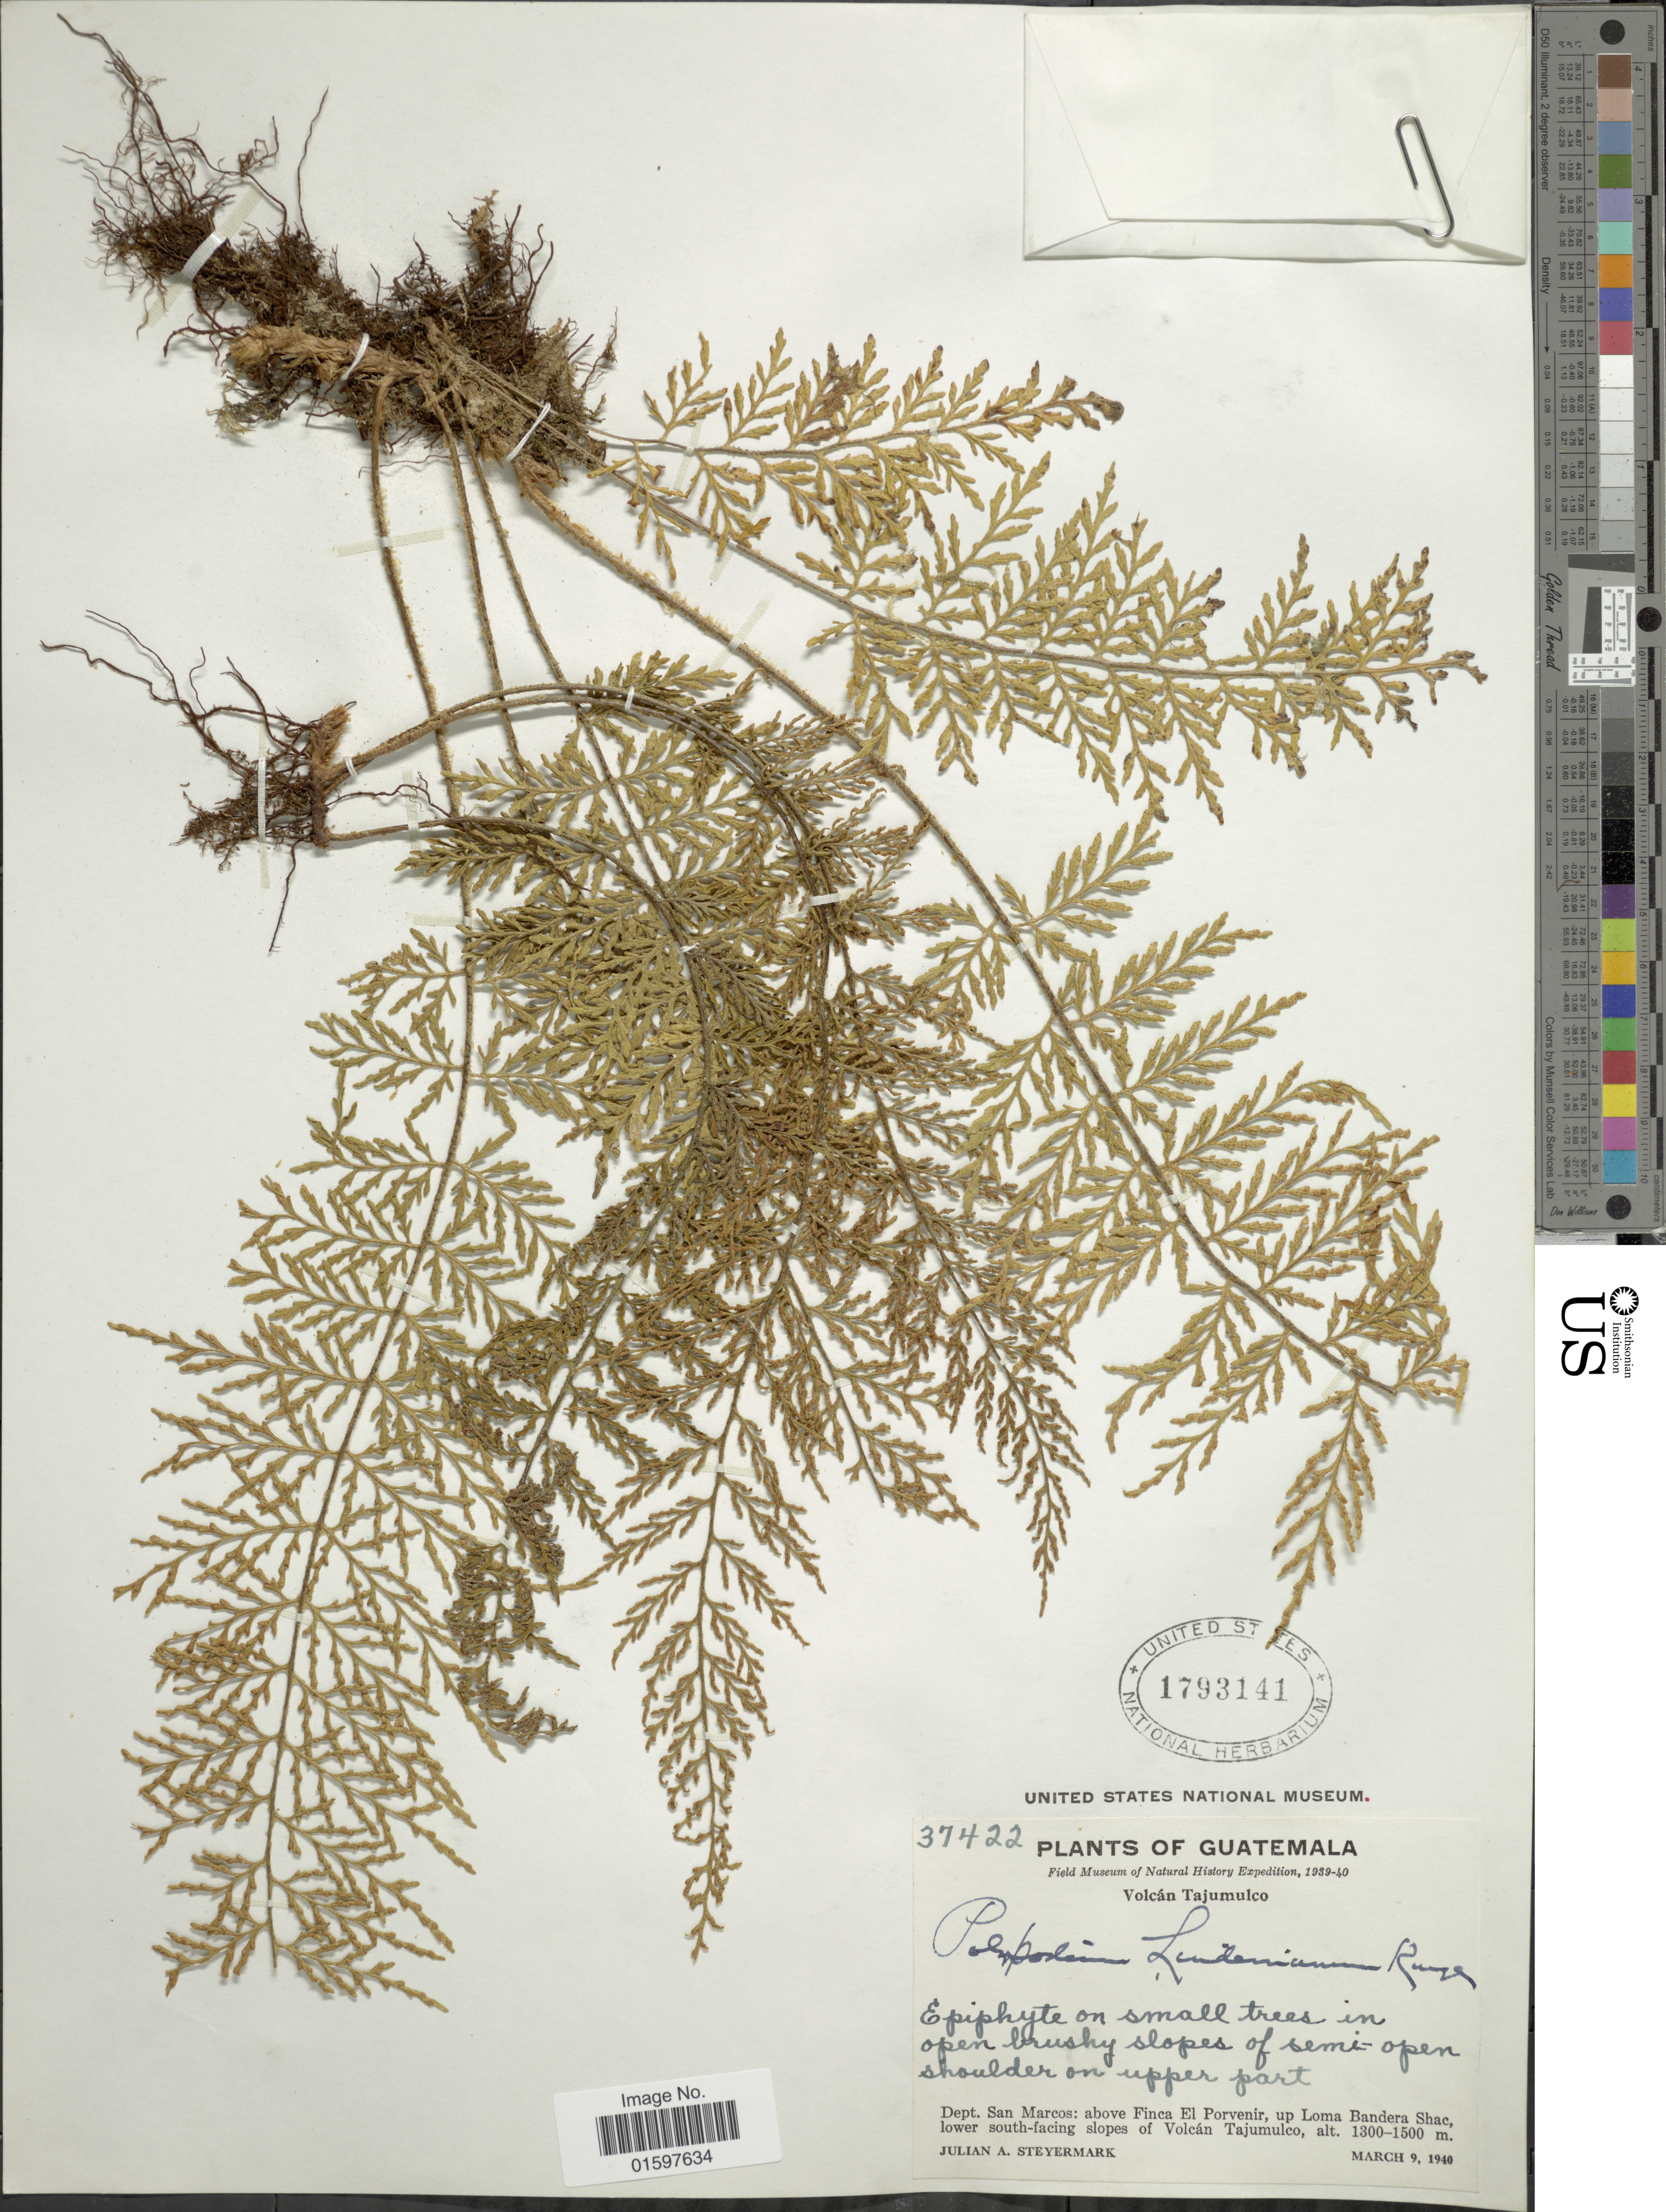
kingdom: Plantae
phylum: Tracheophyta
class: Polypodiopsida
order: Polypodiales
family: Polypodiaceae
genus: Pleopeltis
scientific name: Pleopeltis lindeniana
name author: (Kunze) A.R. Sm. & Tejero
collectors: J. Steyermark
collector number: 37422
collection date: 1940-03-09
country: Guatemala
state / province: San Marcos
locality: Volcán Tajumulco, Dept. San Marcos: above El Porvenir, up Loma Bandera Shac, lower south-facing slopes of Volcán Tajumulcó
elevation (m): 1300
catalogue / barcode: US 1793141